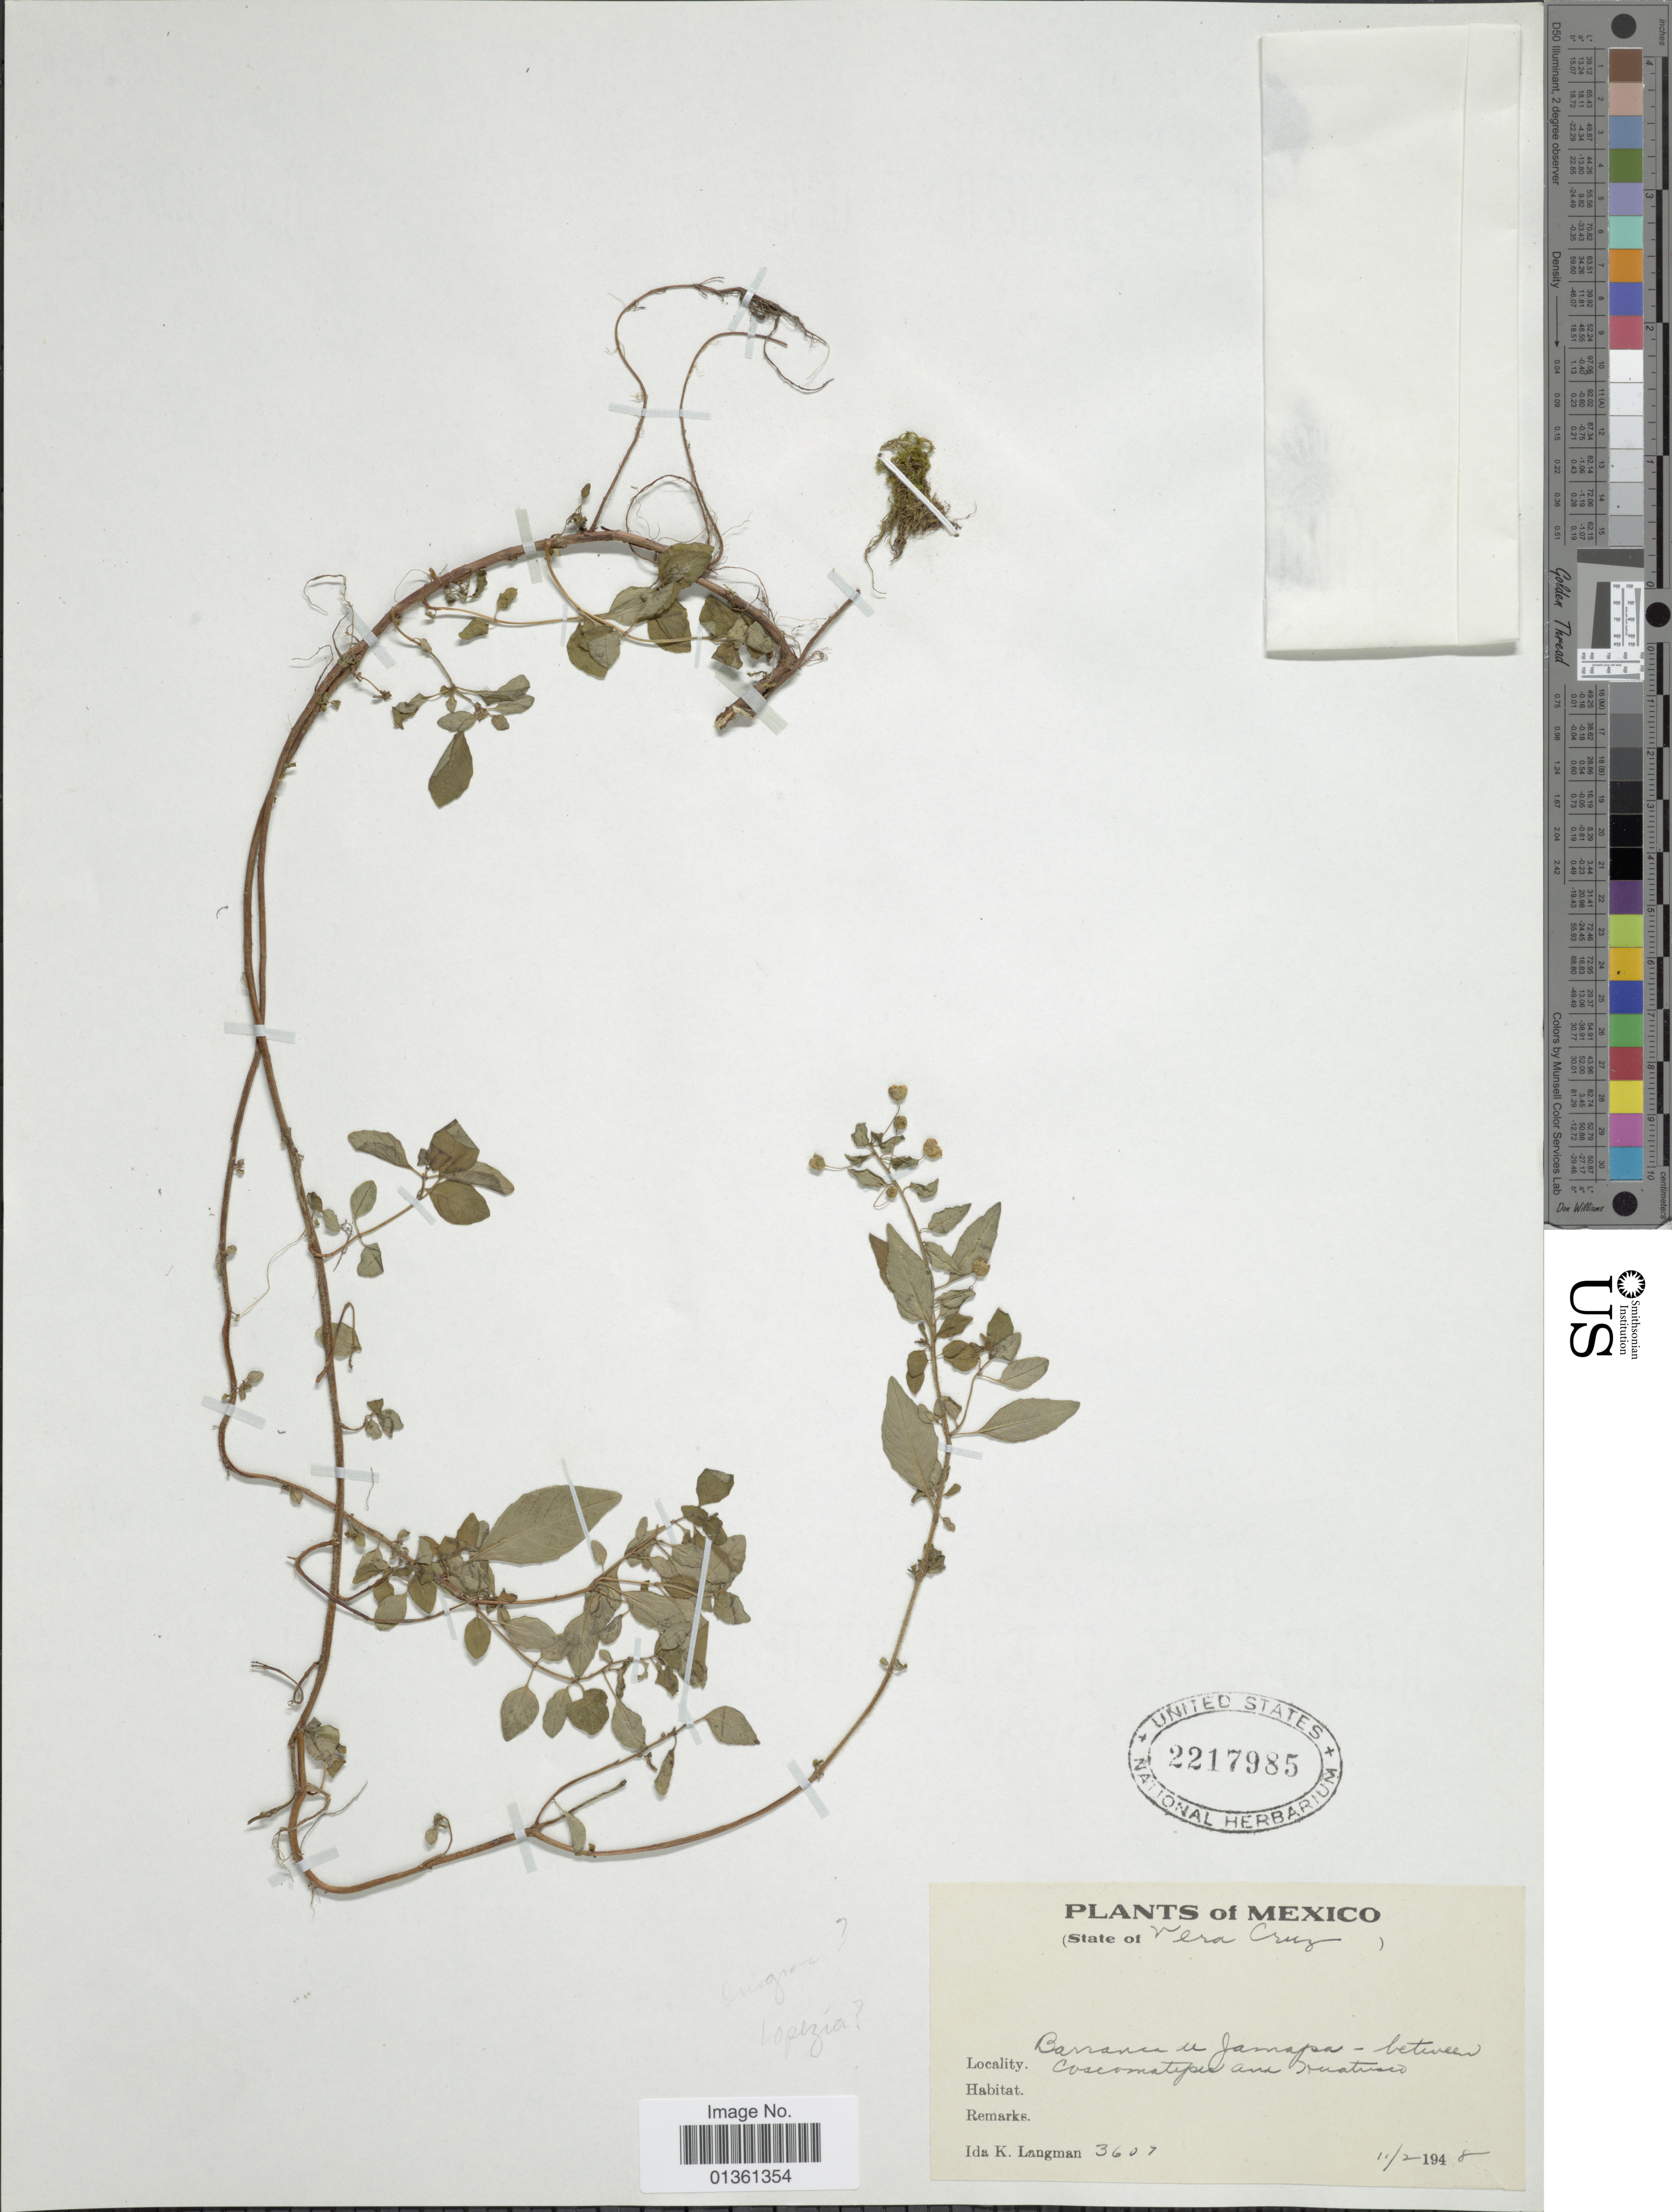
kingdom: Plantae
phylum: Tracheophyta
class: Magnoliopsida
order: Myrtales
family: Onagraceae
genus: Lopezia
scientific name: Lopezia sp.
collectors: I. K. Langman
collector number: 3607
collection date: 1948-02-11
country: Mexico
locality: Barranca u Jamapa - between Cosecomatepes and Ituatuaem.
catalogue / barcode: US 2217985